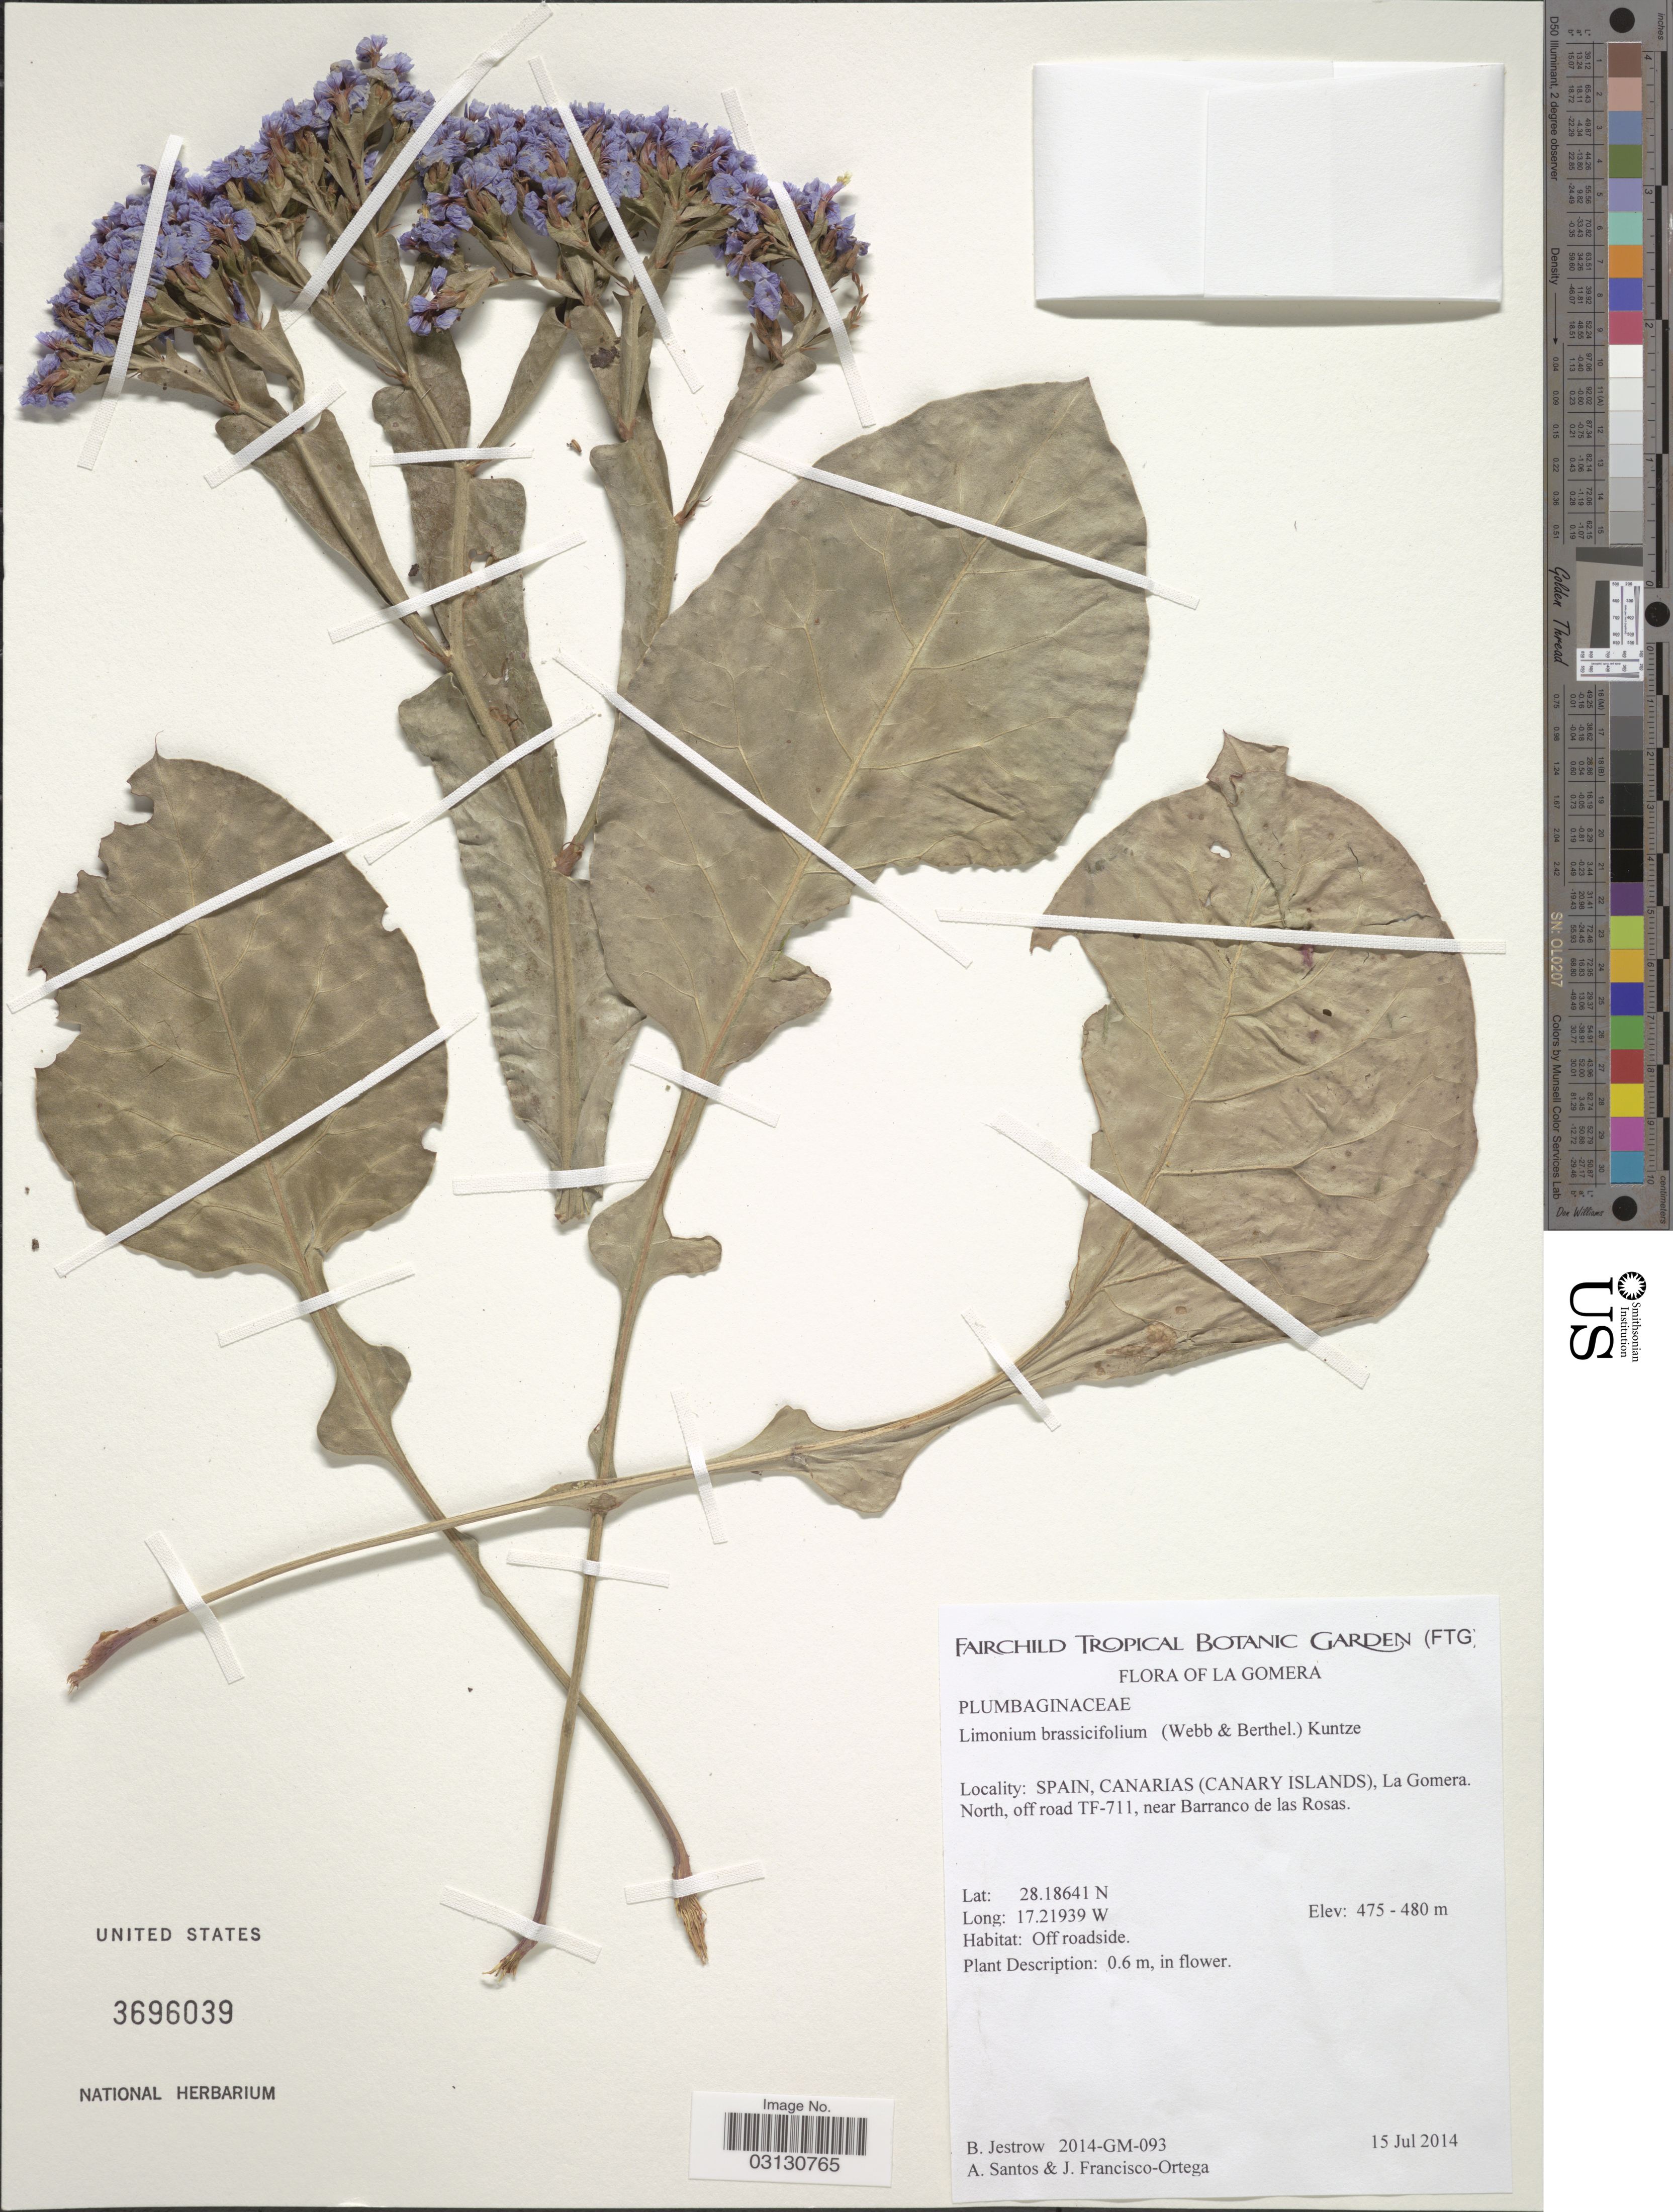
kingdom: Plantae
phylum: Tracheophyta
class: Magnoliopsida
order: Caryophyllales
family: Plumbaginaceae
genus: Limonium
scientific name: Limonium brassicifolium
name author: (Webb & Berthel.) Kuntze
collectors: B. Jestrow, A. Santos & J. Francisco-Ortega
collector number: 2014-GM-093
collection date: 2014-07-15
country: Spain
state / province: Canarias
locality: Canarias (Canary Islands), La Gomera, North, off road TF-711, near Barranco de las Rosas.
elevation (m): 475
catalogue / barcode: US 3696039